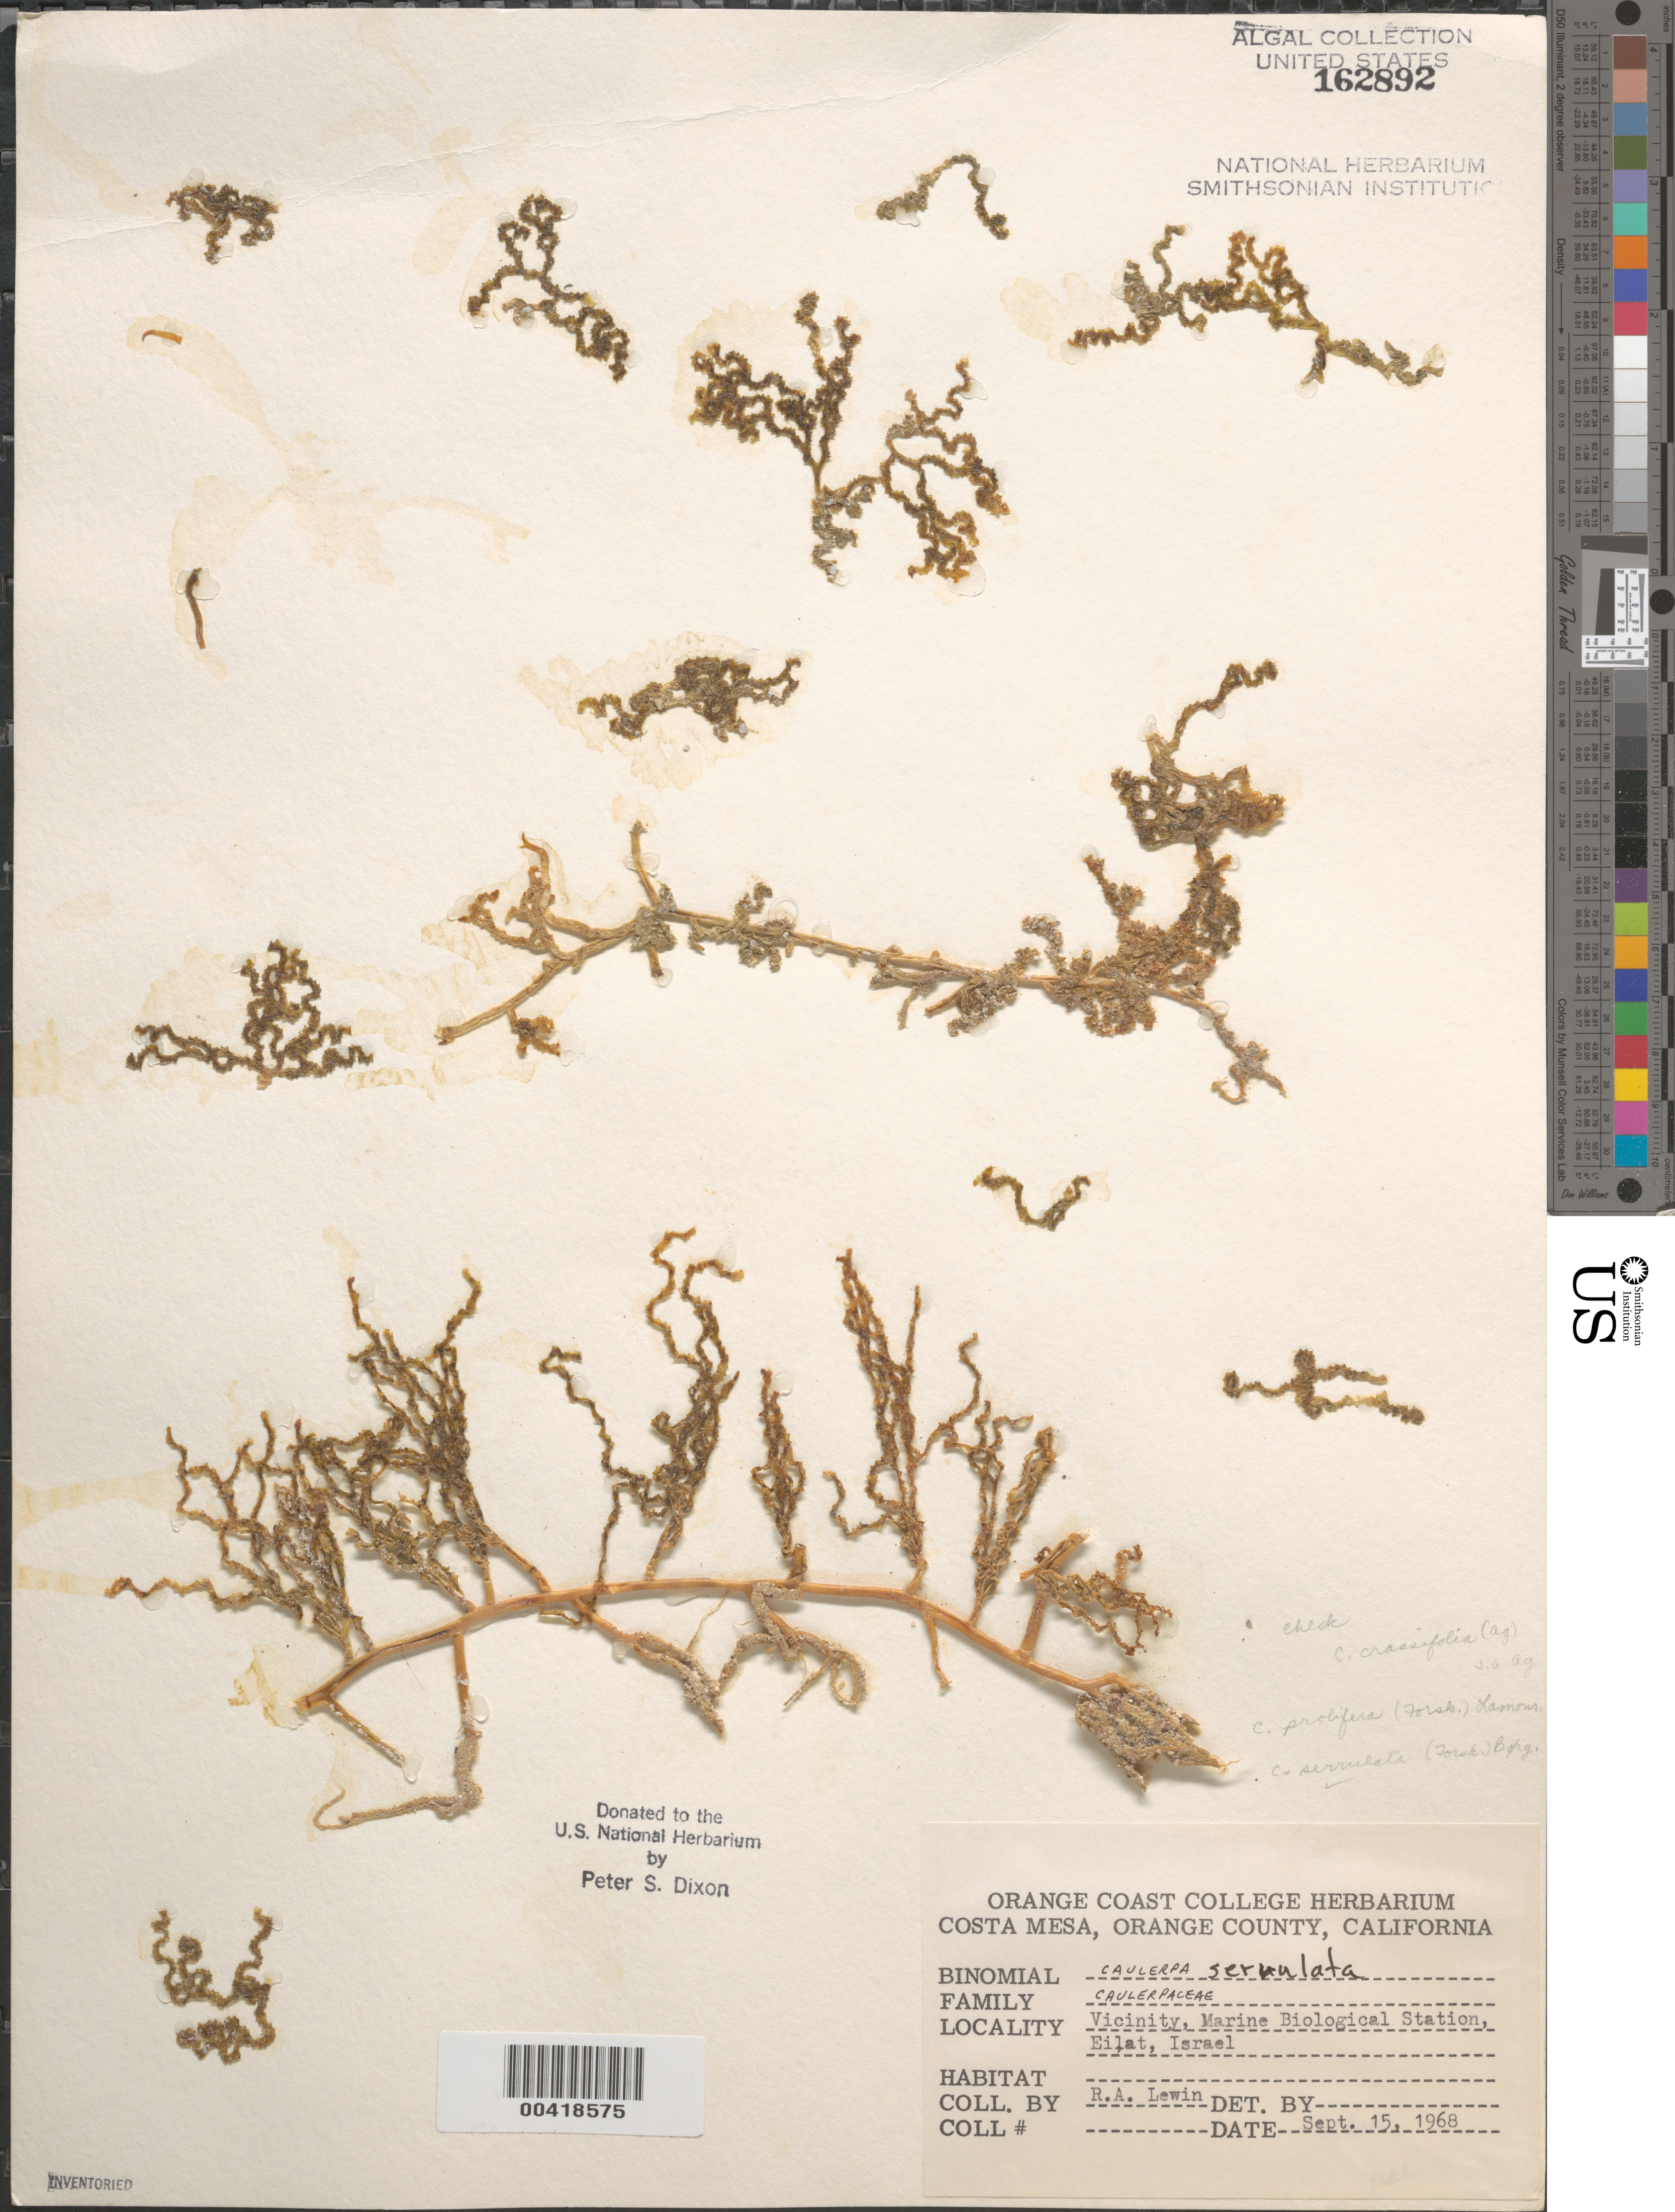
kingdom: Plantae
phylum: Chlorophyta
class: Ulvophyceae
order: Bryopsidales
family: Caulerpaceae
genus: Caulerpa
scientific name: Caulerpa sp.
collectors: R. Lewin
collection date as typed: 15 Sep 1968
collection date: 1968-09-15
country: Israel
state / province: Southern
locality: Elat (Eilat), Marine Biological Station area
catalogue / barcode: US 162892